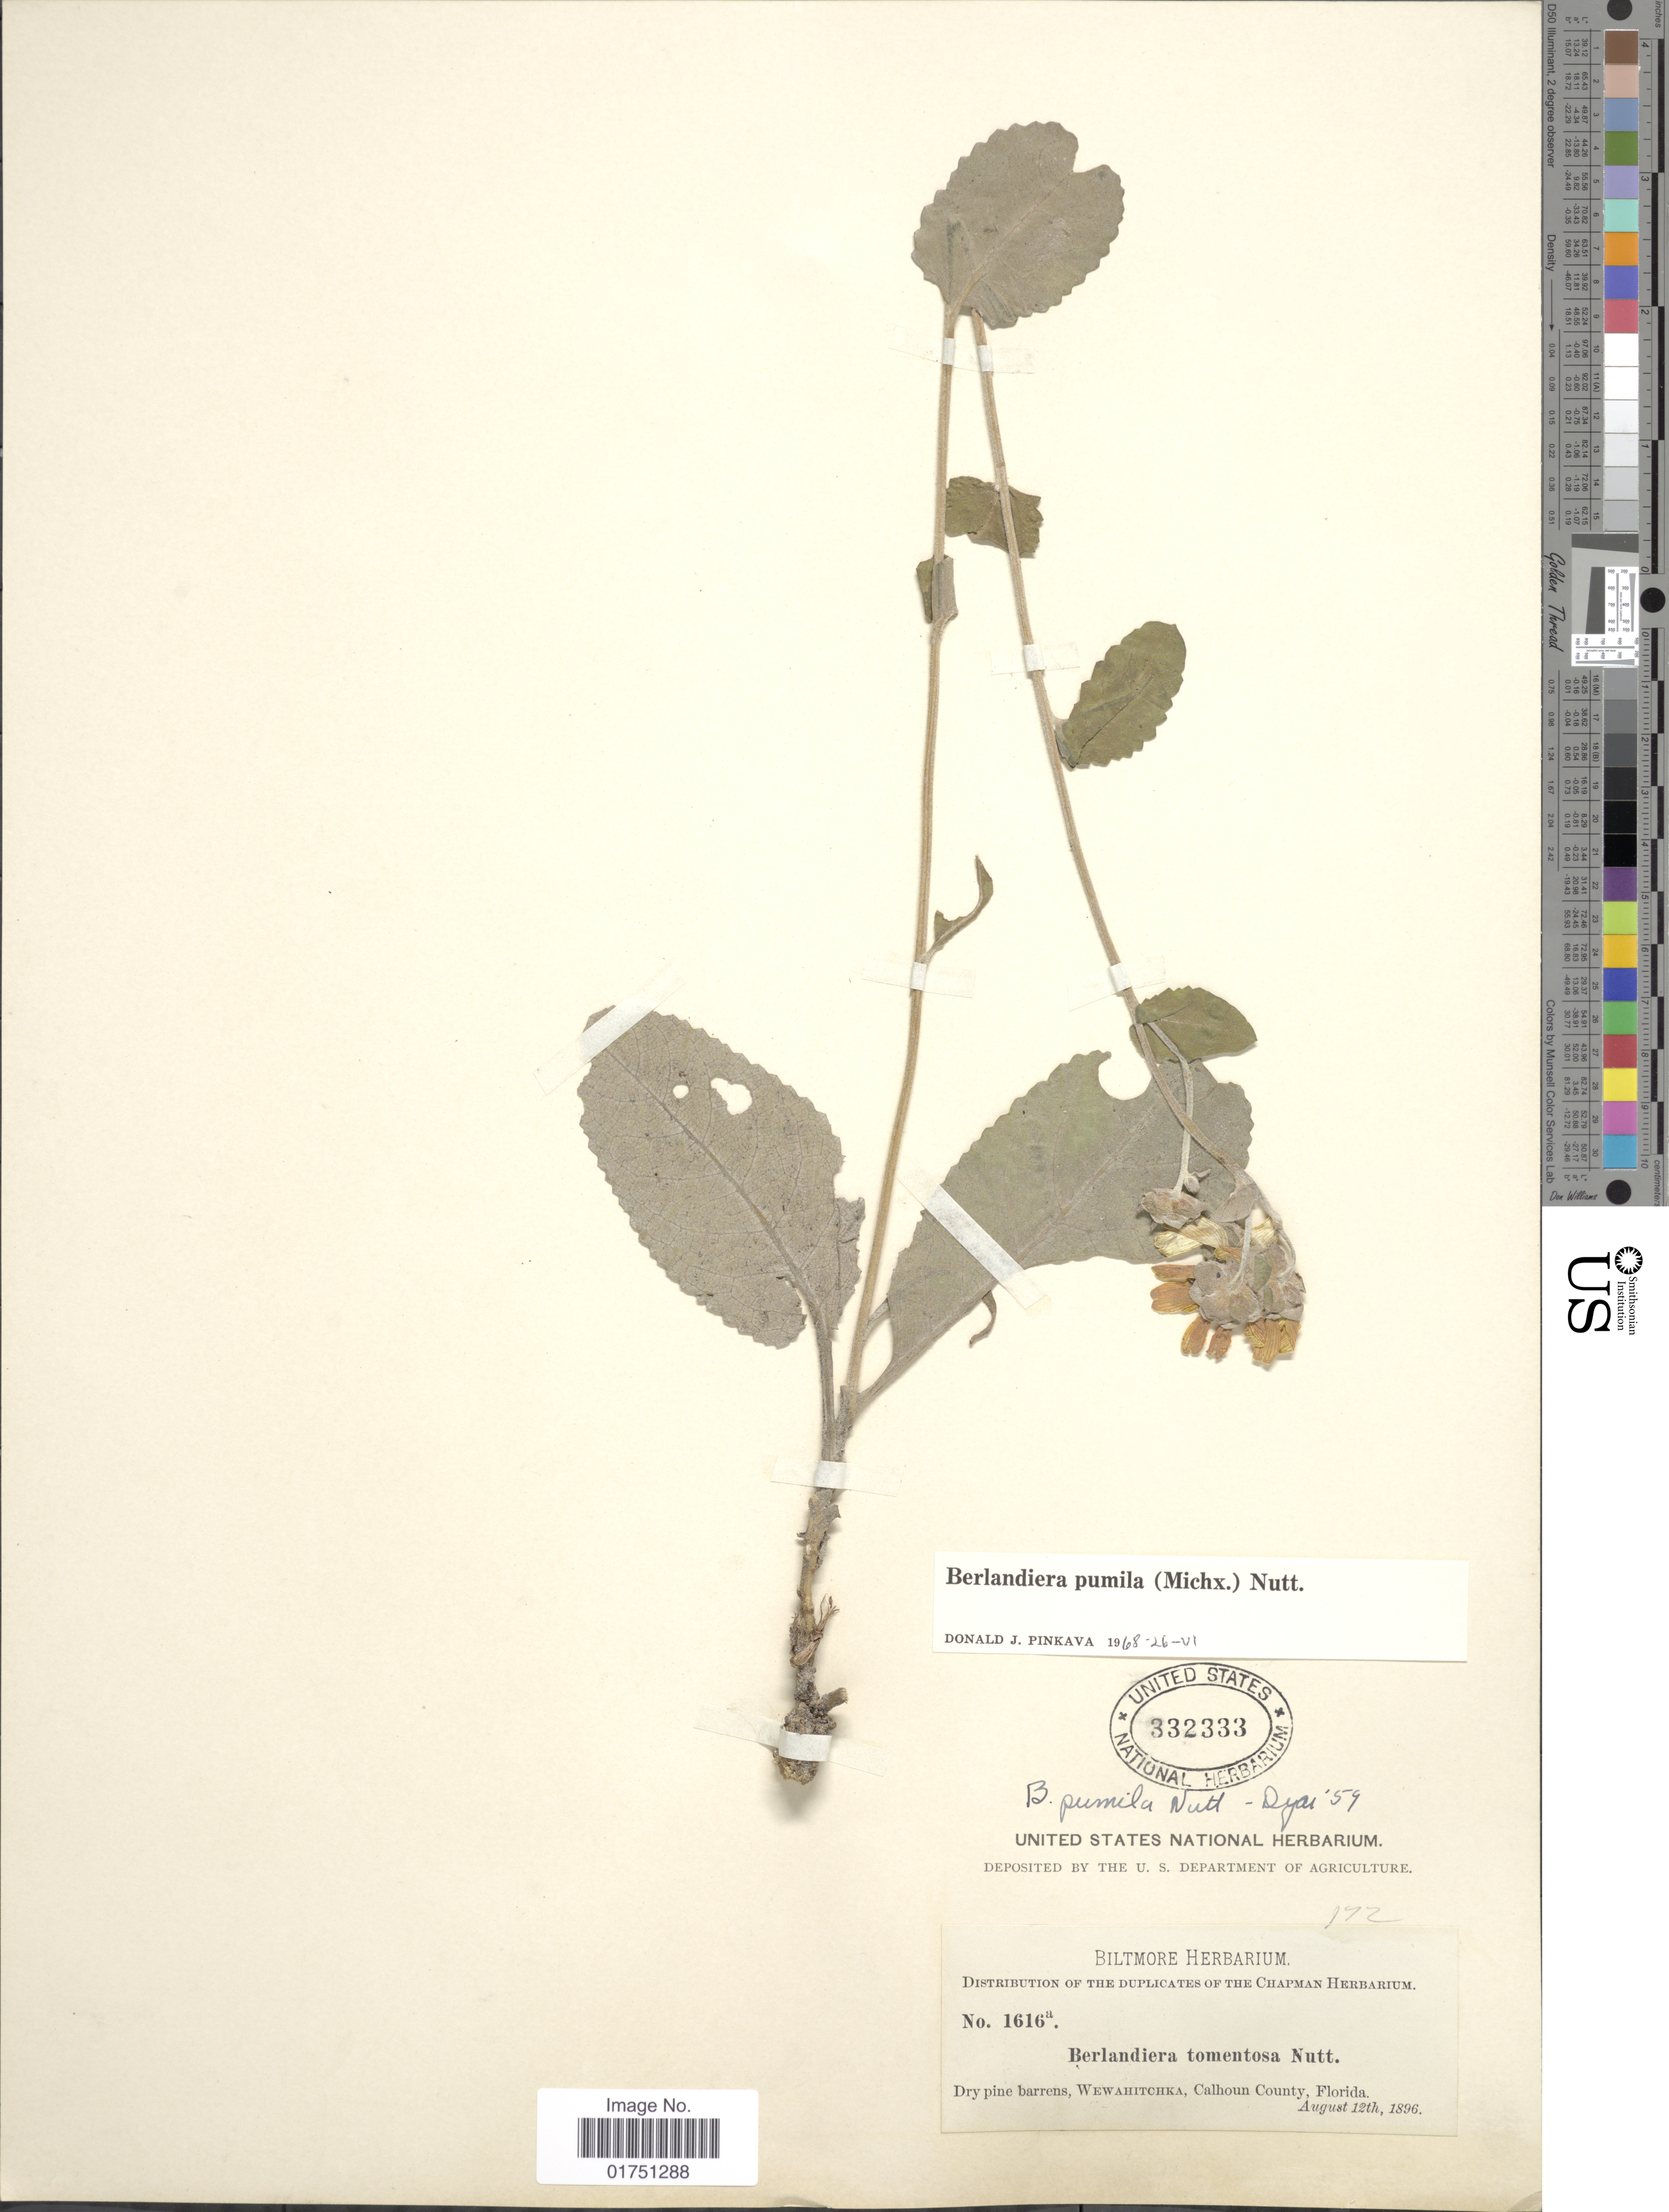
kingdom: Plantae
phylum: Tracheophyta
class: Magnoliopsida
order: Asterales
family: Asteraceae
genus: Berlandiera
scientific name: Berlandiera pumila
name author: (Michx.) Nutt.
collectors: ex herb. Biltmore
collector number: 1616a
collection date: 1896-08-12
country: United States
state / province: Florida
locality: Dry pine barrens, Wewahitchka, Calhoun County, Florida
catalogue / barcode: US 332333